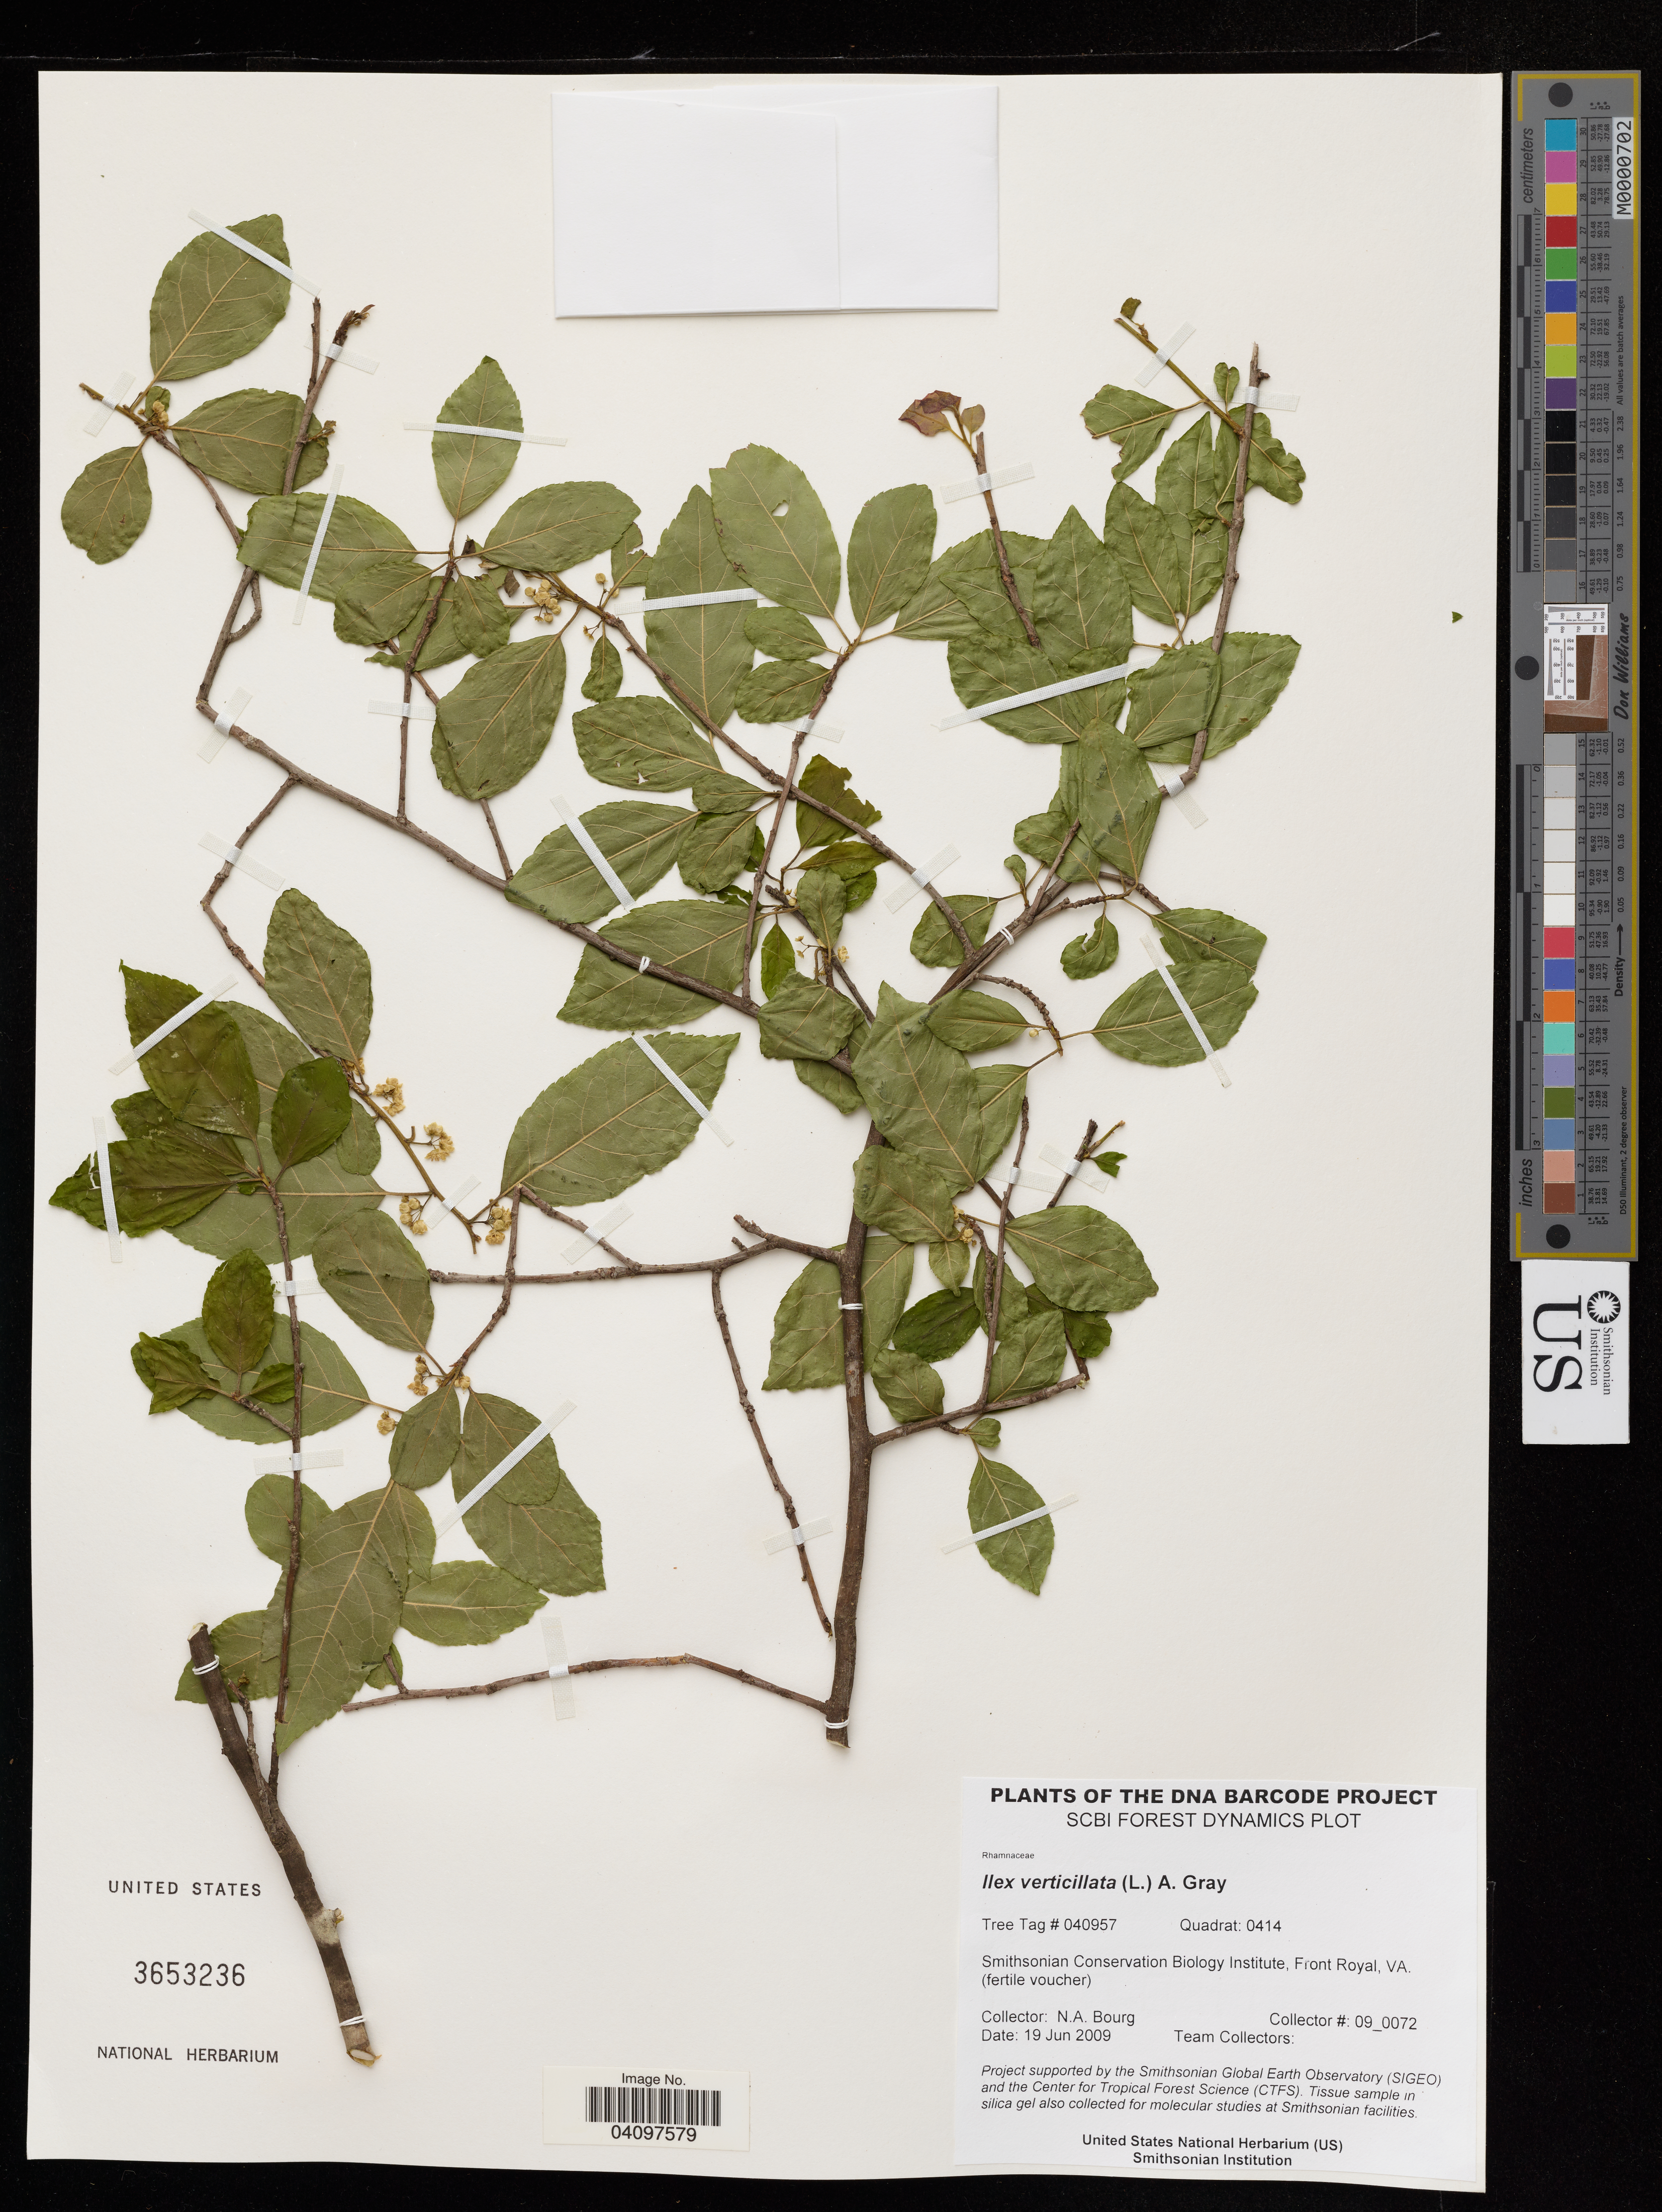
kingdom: Plantae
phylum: Tracheophyta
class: Magnoliopsida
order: Aquifoliales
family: Aquifoliaceae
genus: Ilex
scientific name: Ilex verticillata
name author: (L.) A. Gray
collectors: N. A. Bourg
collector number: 09_007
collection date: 2009-06-19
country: United States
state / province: Virginia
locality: Smithsonian Conservation Biology Institute, Front Royal.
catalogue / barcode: US 3653236